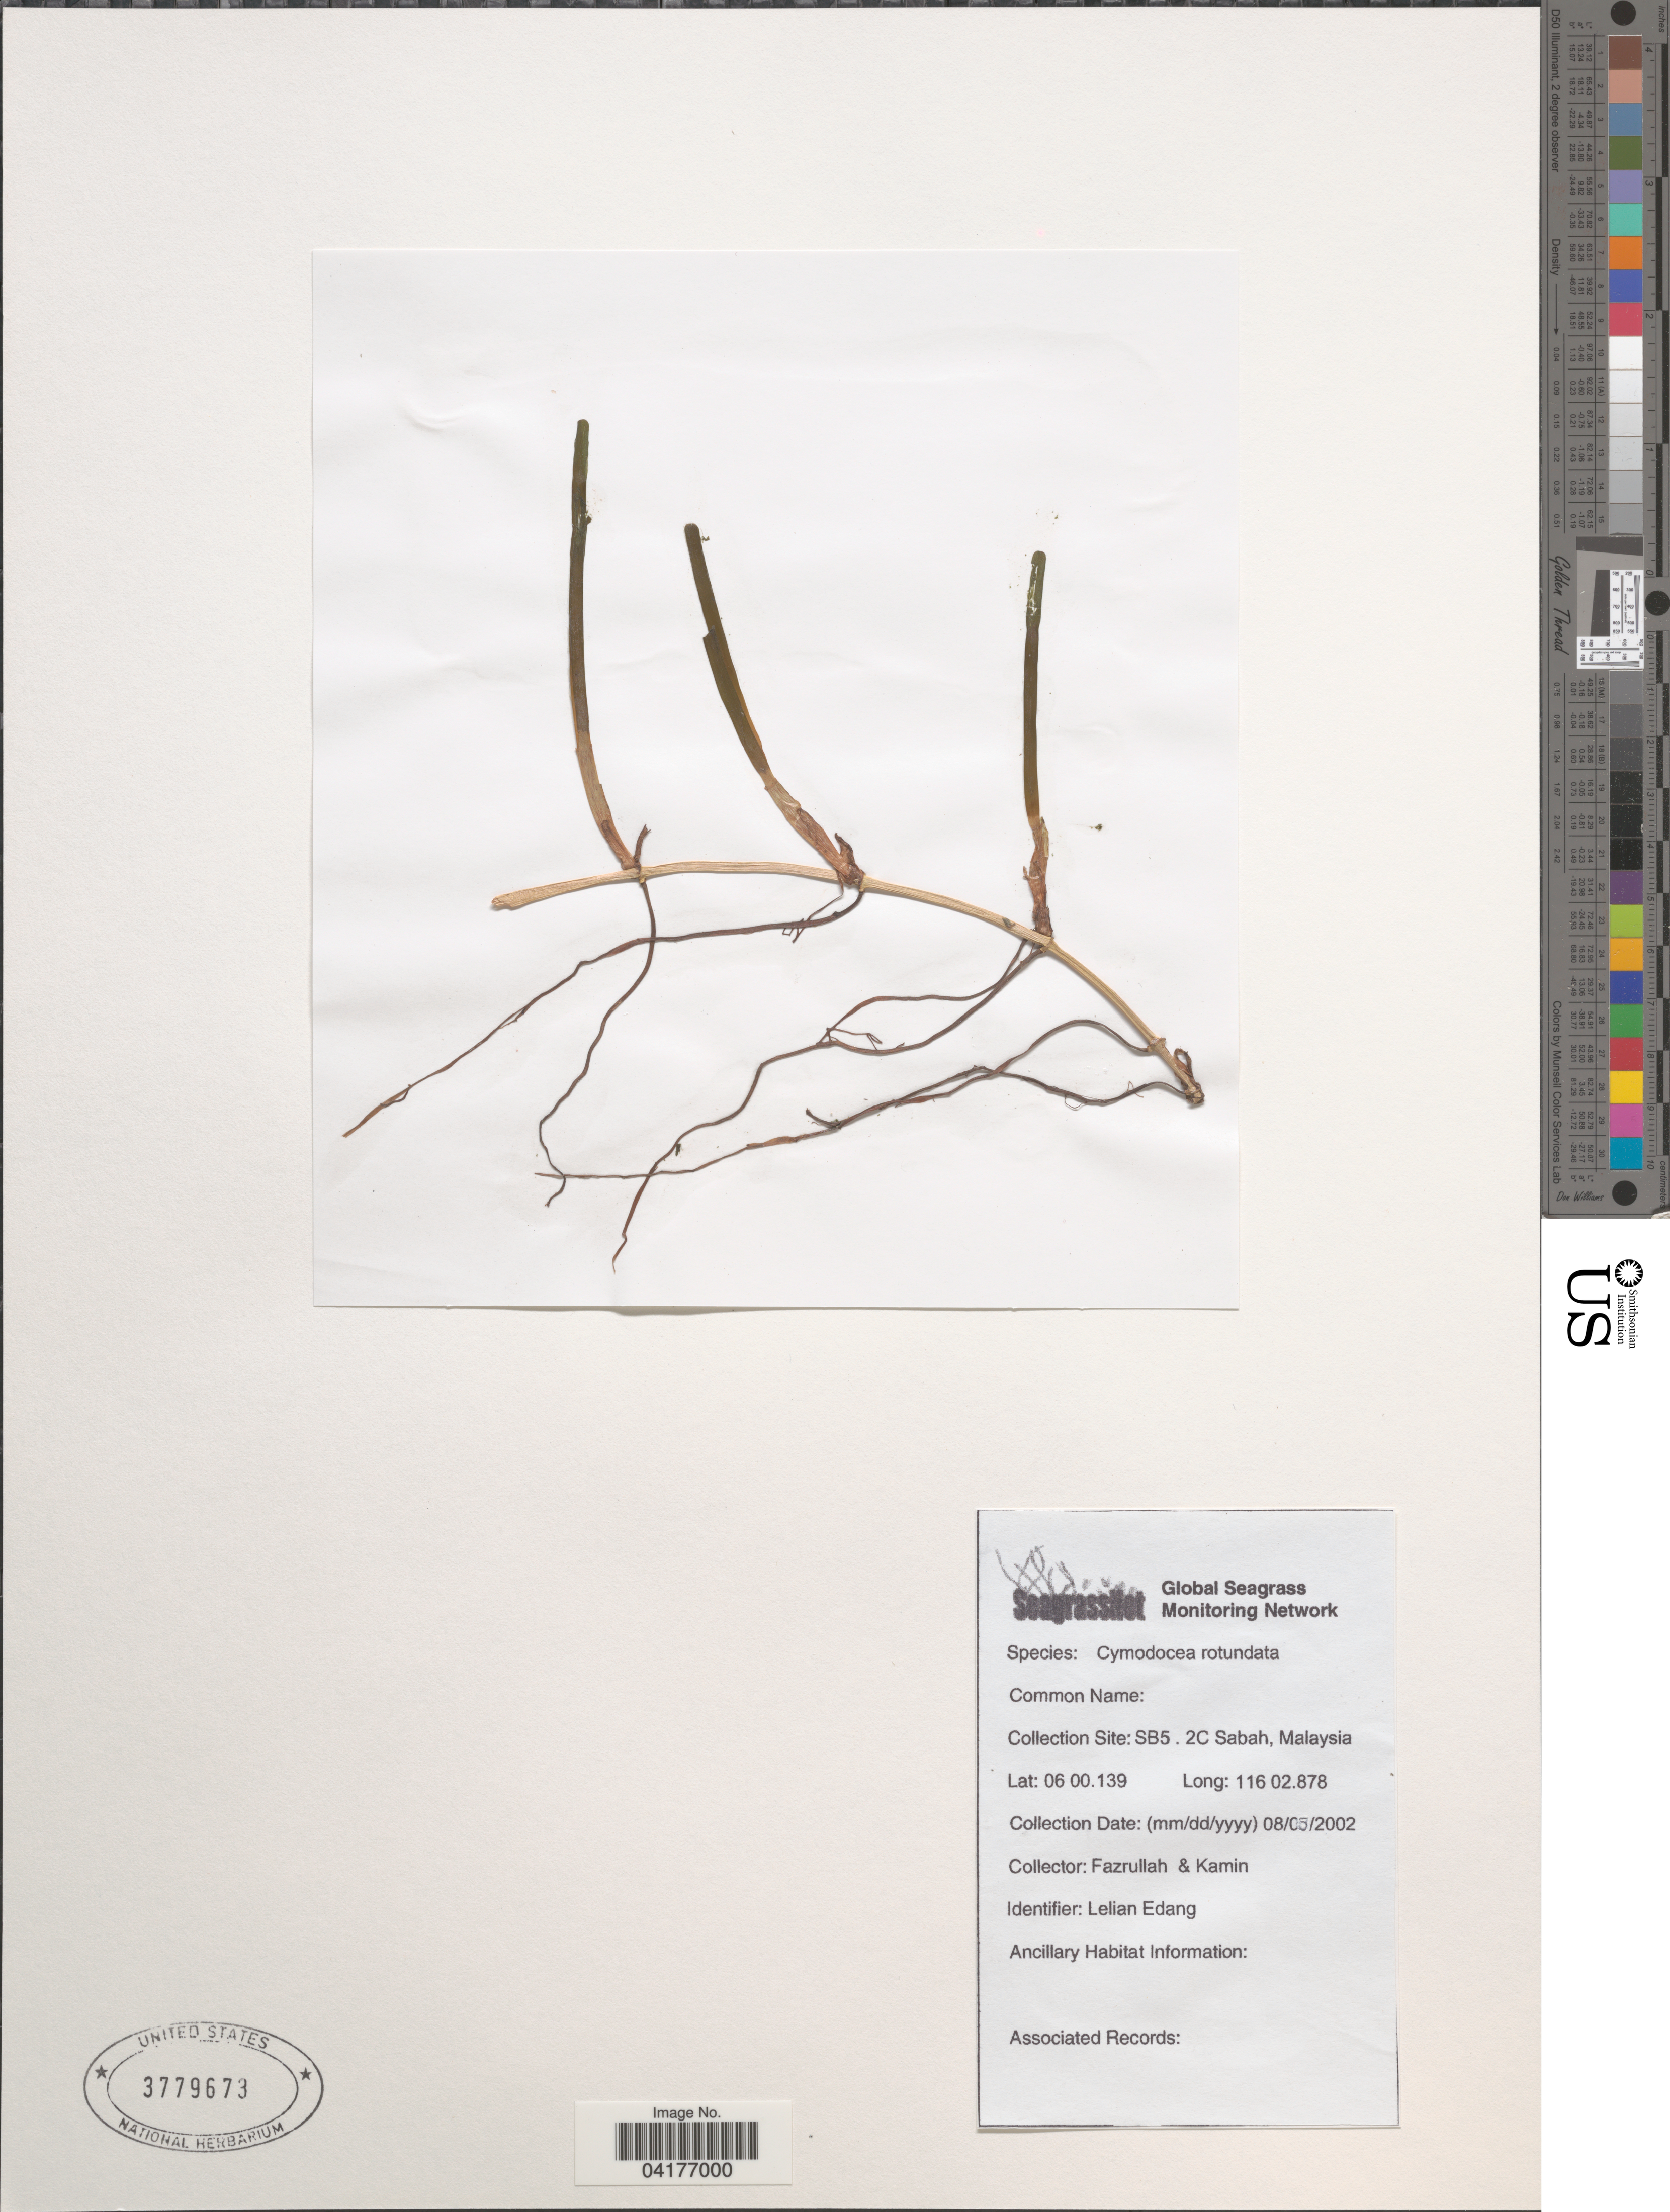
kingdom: Plantae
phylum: Tracheophyta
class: Liliopsida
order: Alismatales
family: Cymodoceaceae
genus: Cymodocea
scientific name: Cymodocea rotundata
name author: Asch. & Schweinf.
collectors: Fazrullah & Kamin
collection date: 2002-08-05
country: Malaysia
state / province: Sabah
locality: Collection Site: SB5.2C Sabah, Malaysia.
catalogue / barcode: US 3779673